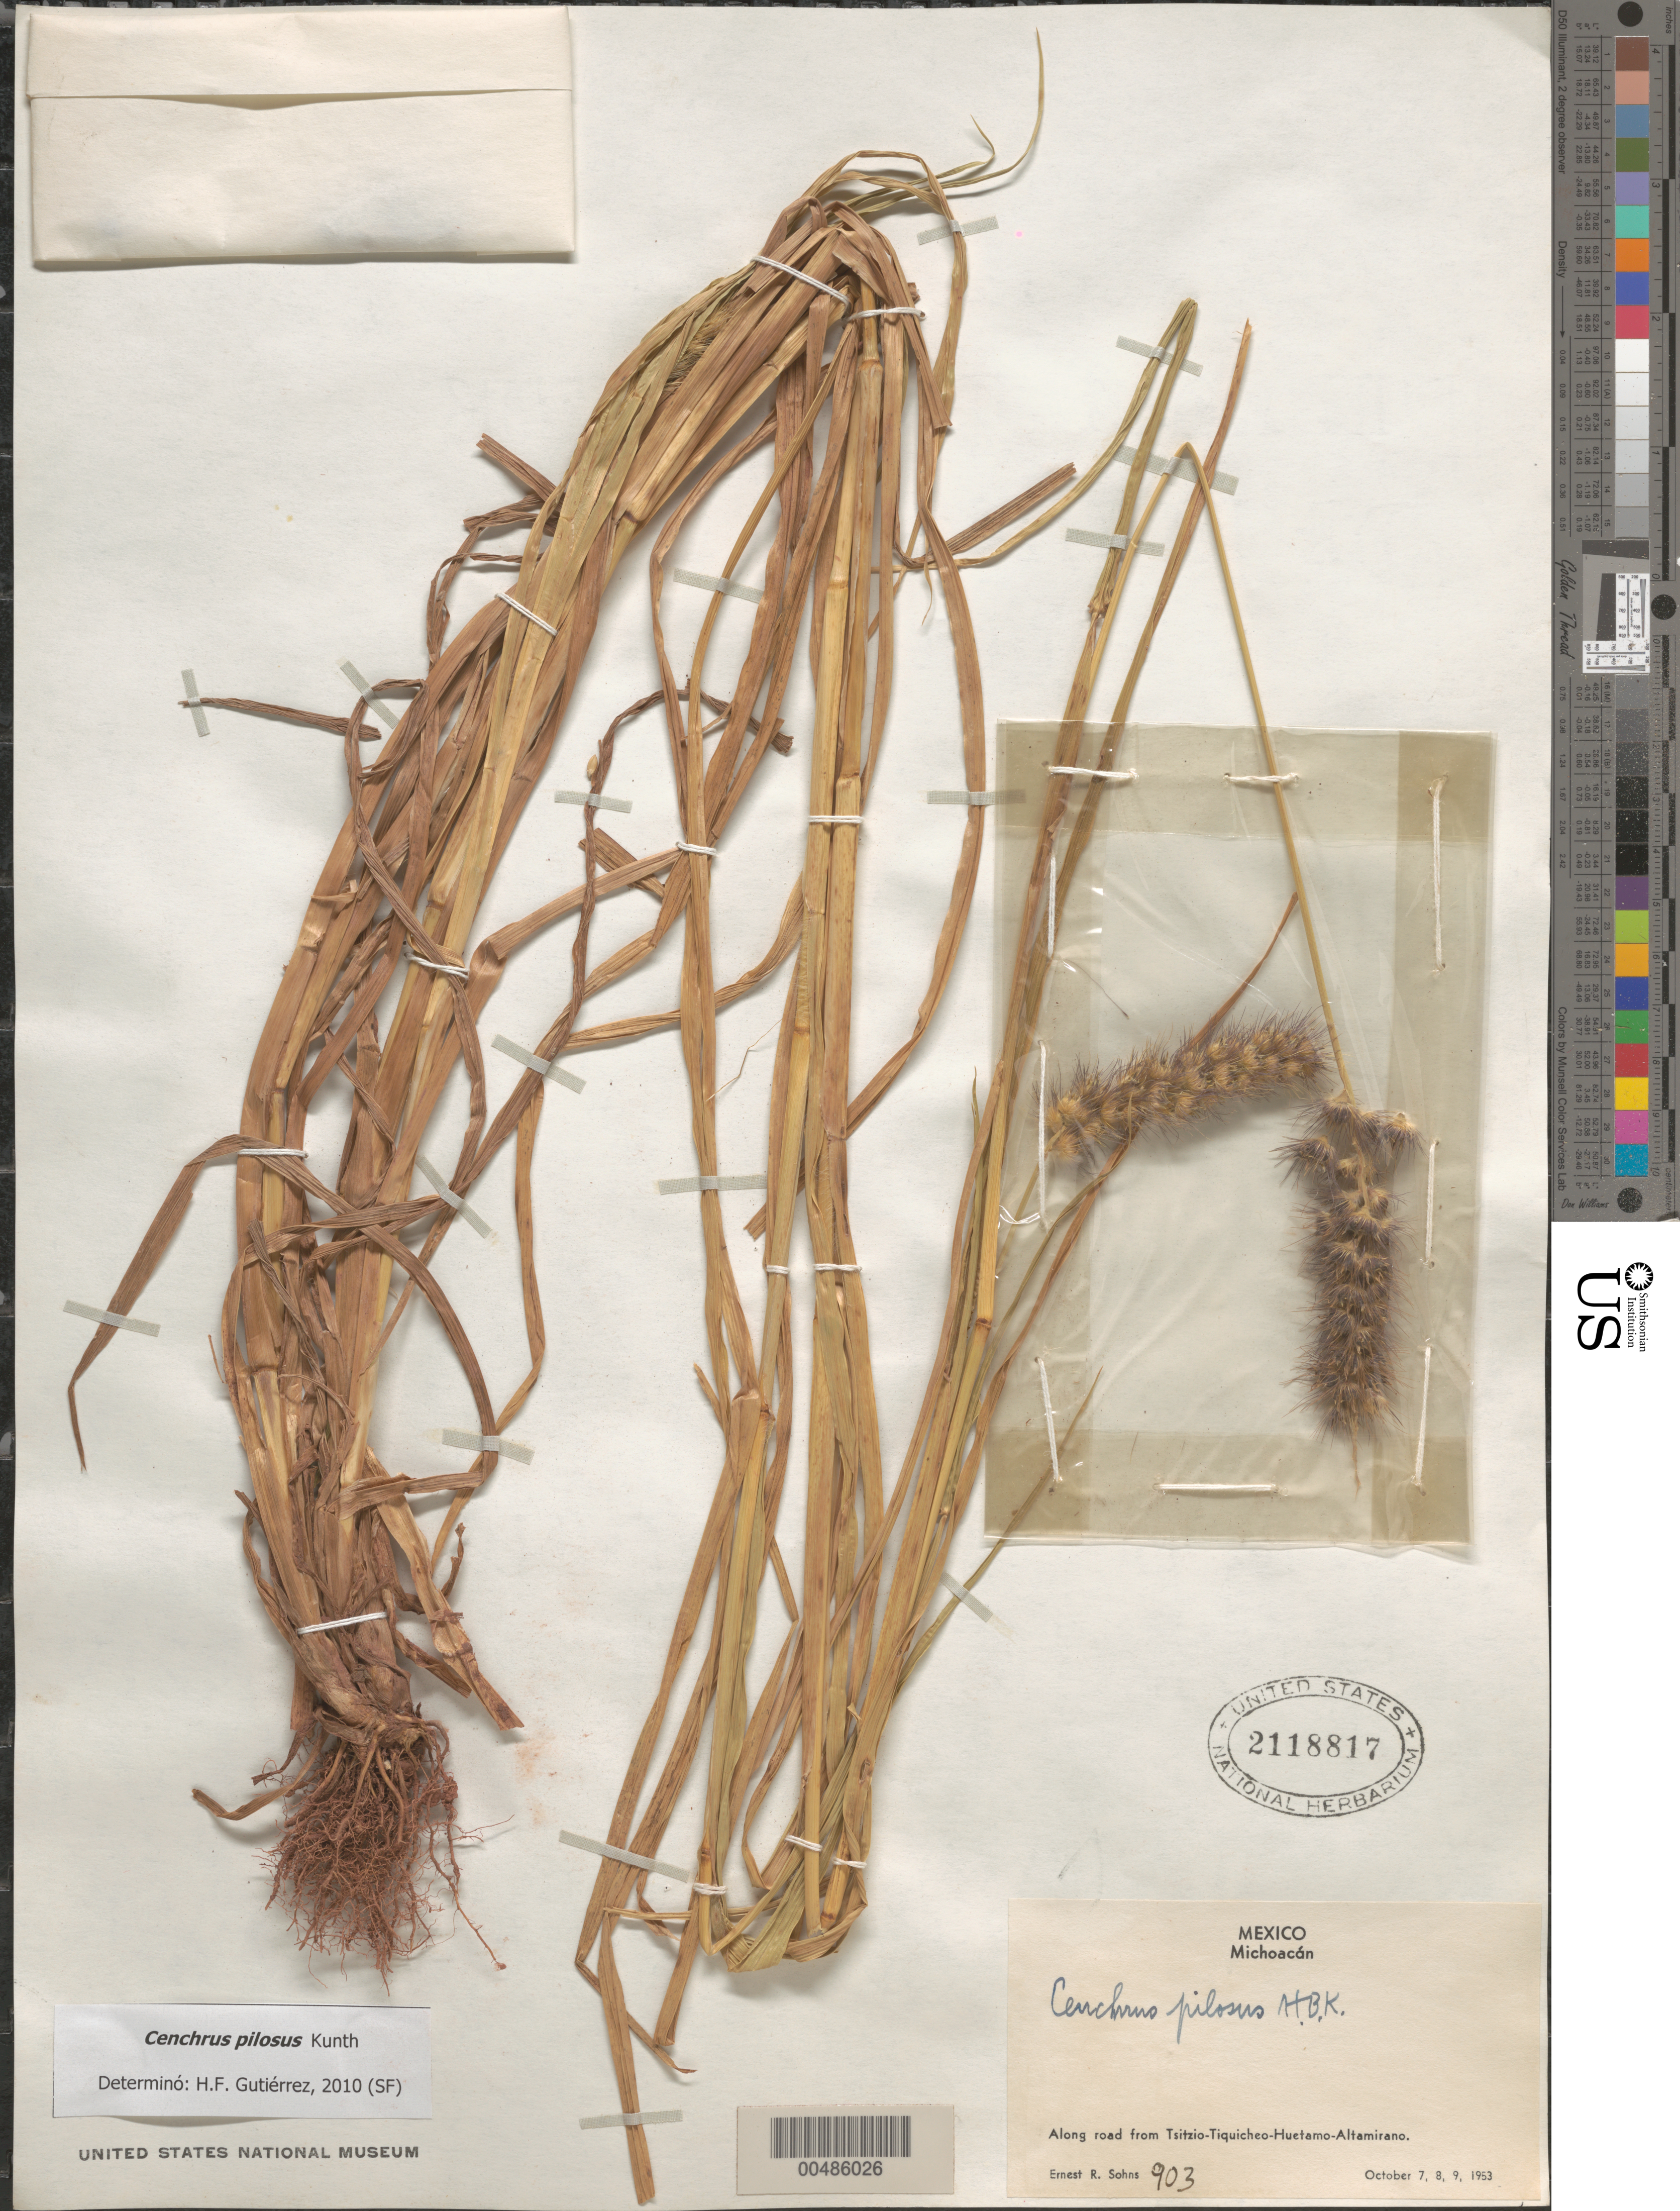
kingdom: Plantae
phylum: Tracheophyta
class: Liliopsida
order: Poales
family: Poaceae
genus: Cenchrus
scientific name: Cenchrus pilosus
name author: Kunth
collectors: E. R. Sohns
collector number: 903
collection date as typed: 7 Oct 1953 to 9 Oct 1953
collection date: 1953-10-07/1953-10-09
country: Mexico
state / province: Michoacán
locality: Along road from Tsitzio-Tiquicheo-Huetamo-Altamirano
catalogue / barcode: US 2118817